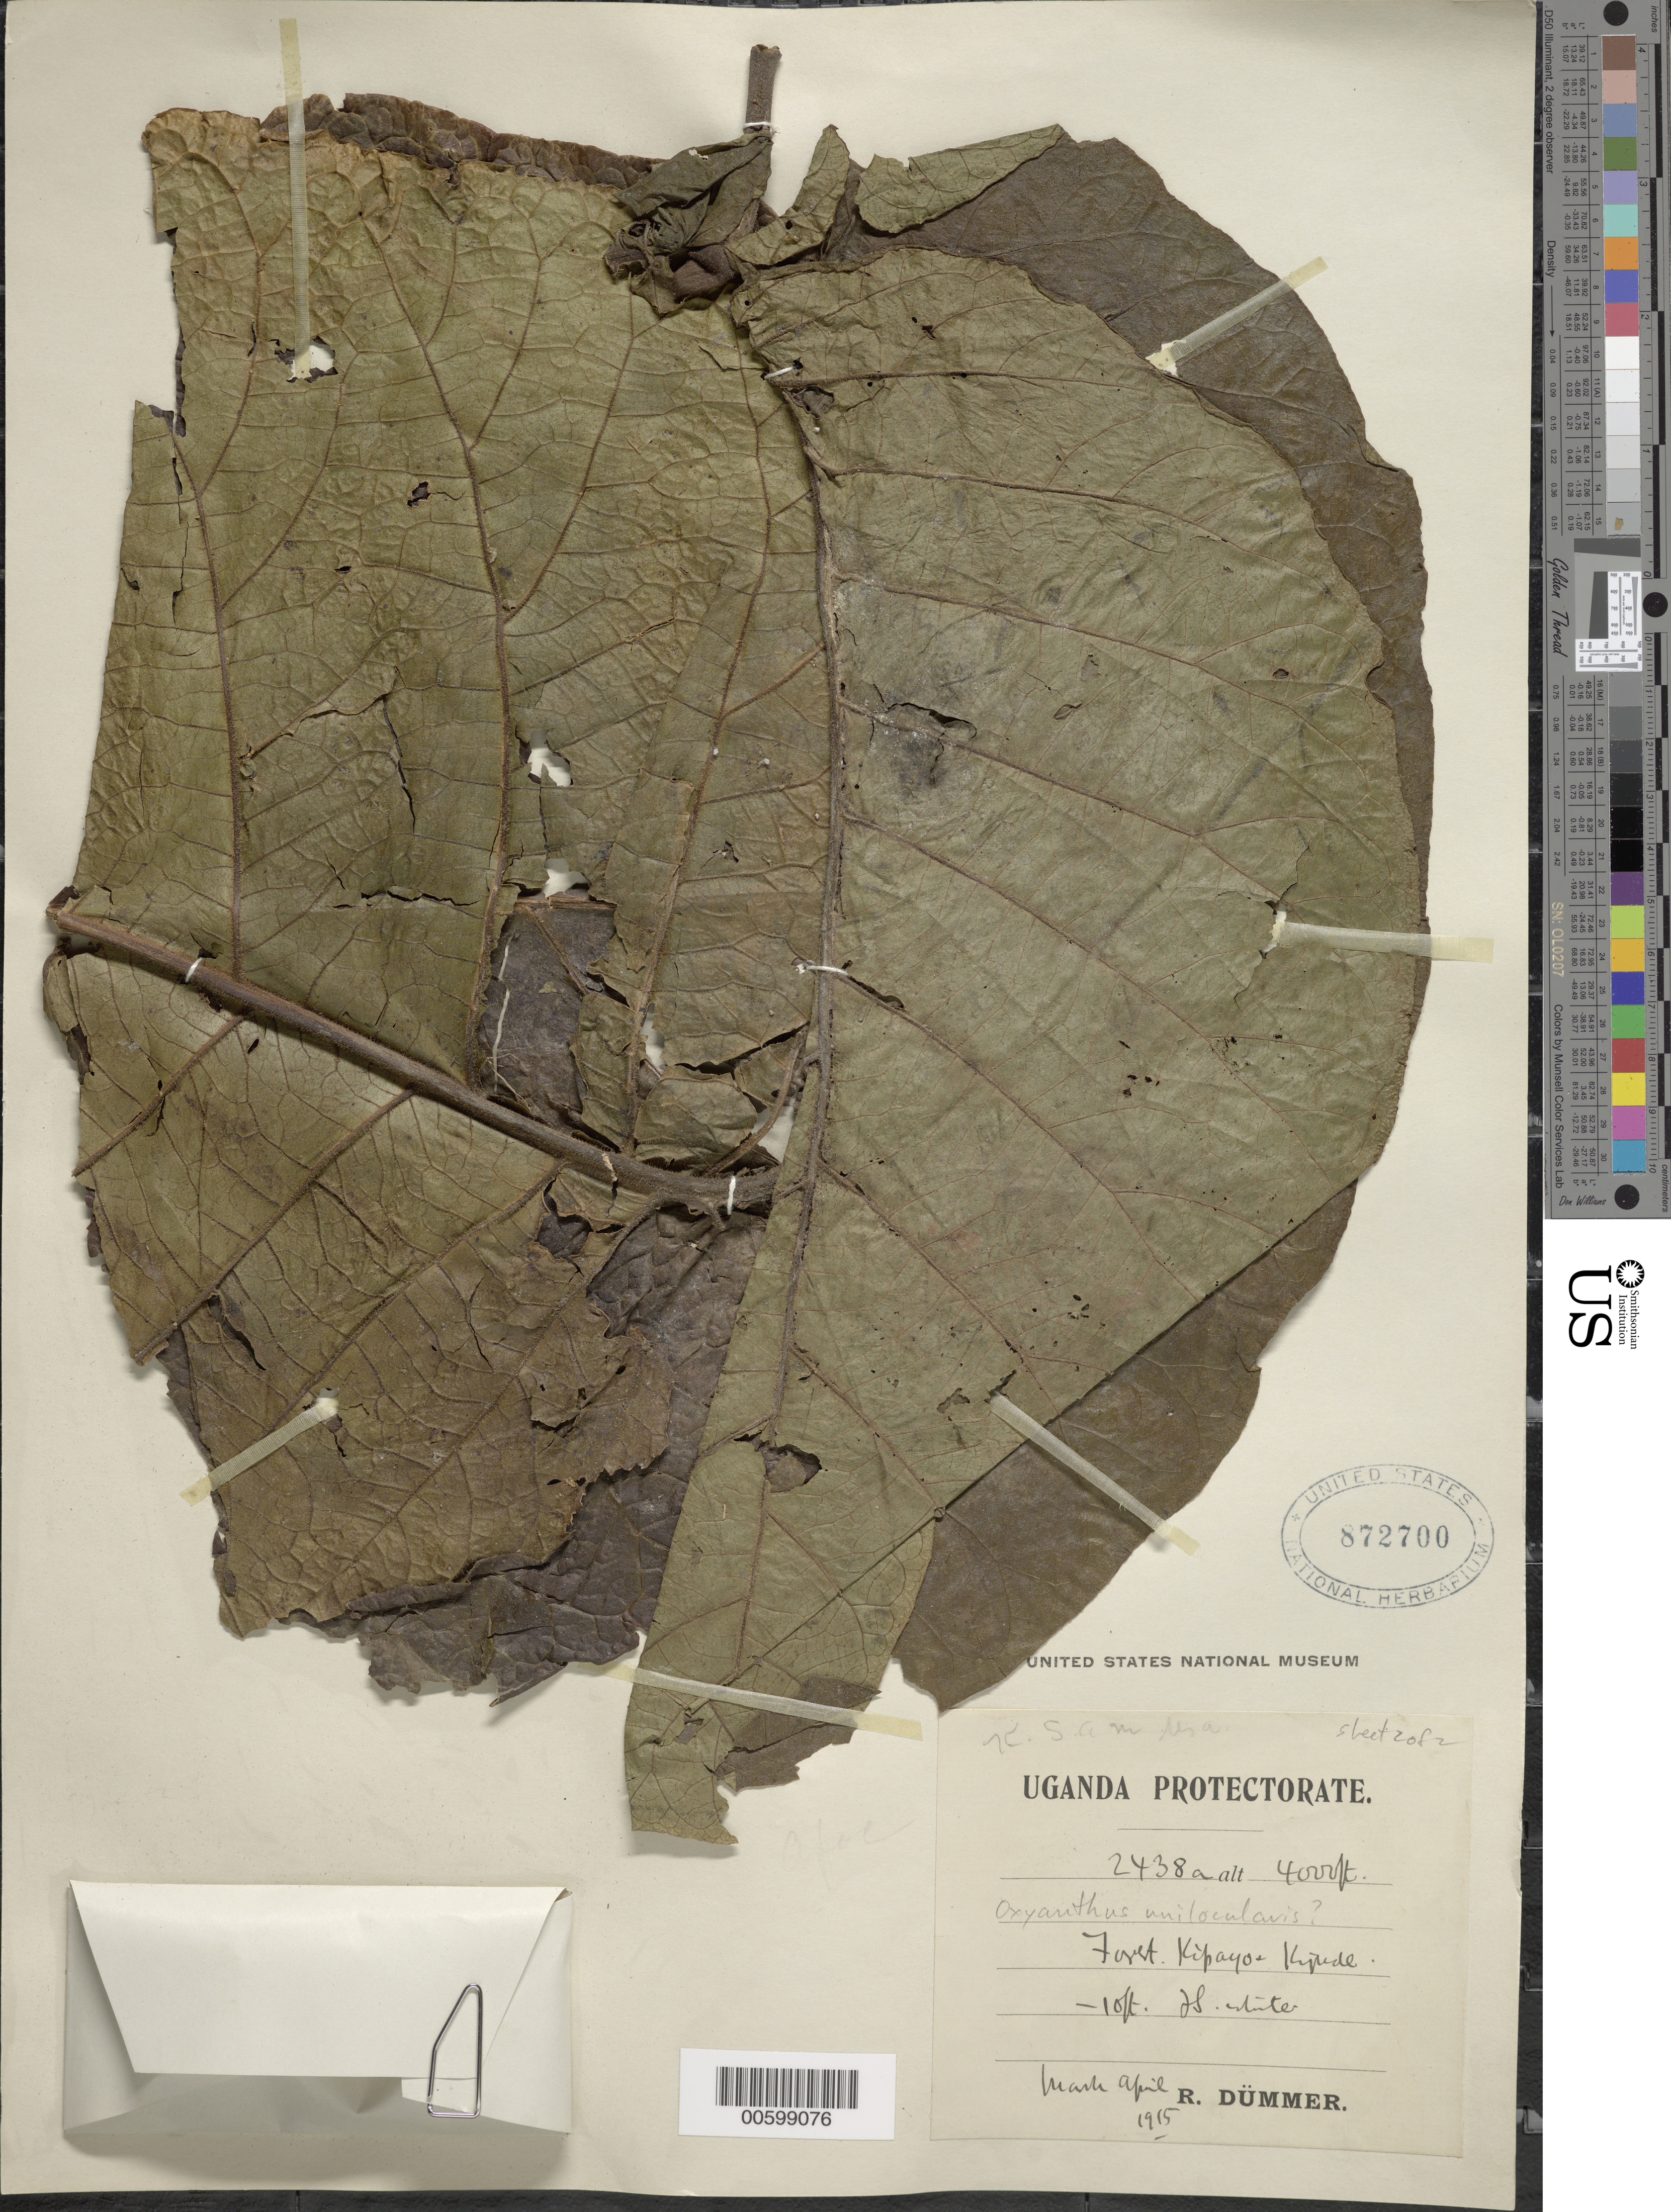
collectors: E. A. Mearns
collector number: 2438a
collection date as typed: Mar 1915 to -- Apr 1915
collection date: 1915-03/1915-04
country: Uganda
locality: Forest Kipayo - Kipide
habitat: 10 ft, flower white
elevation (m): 1219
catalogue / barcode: US 872700